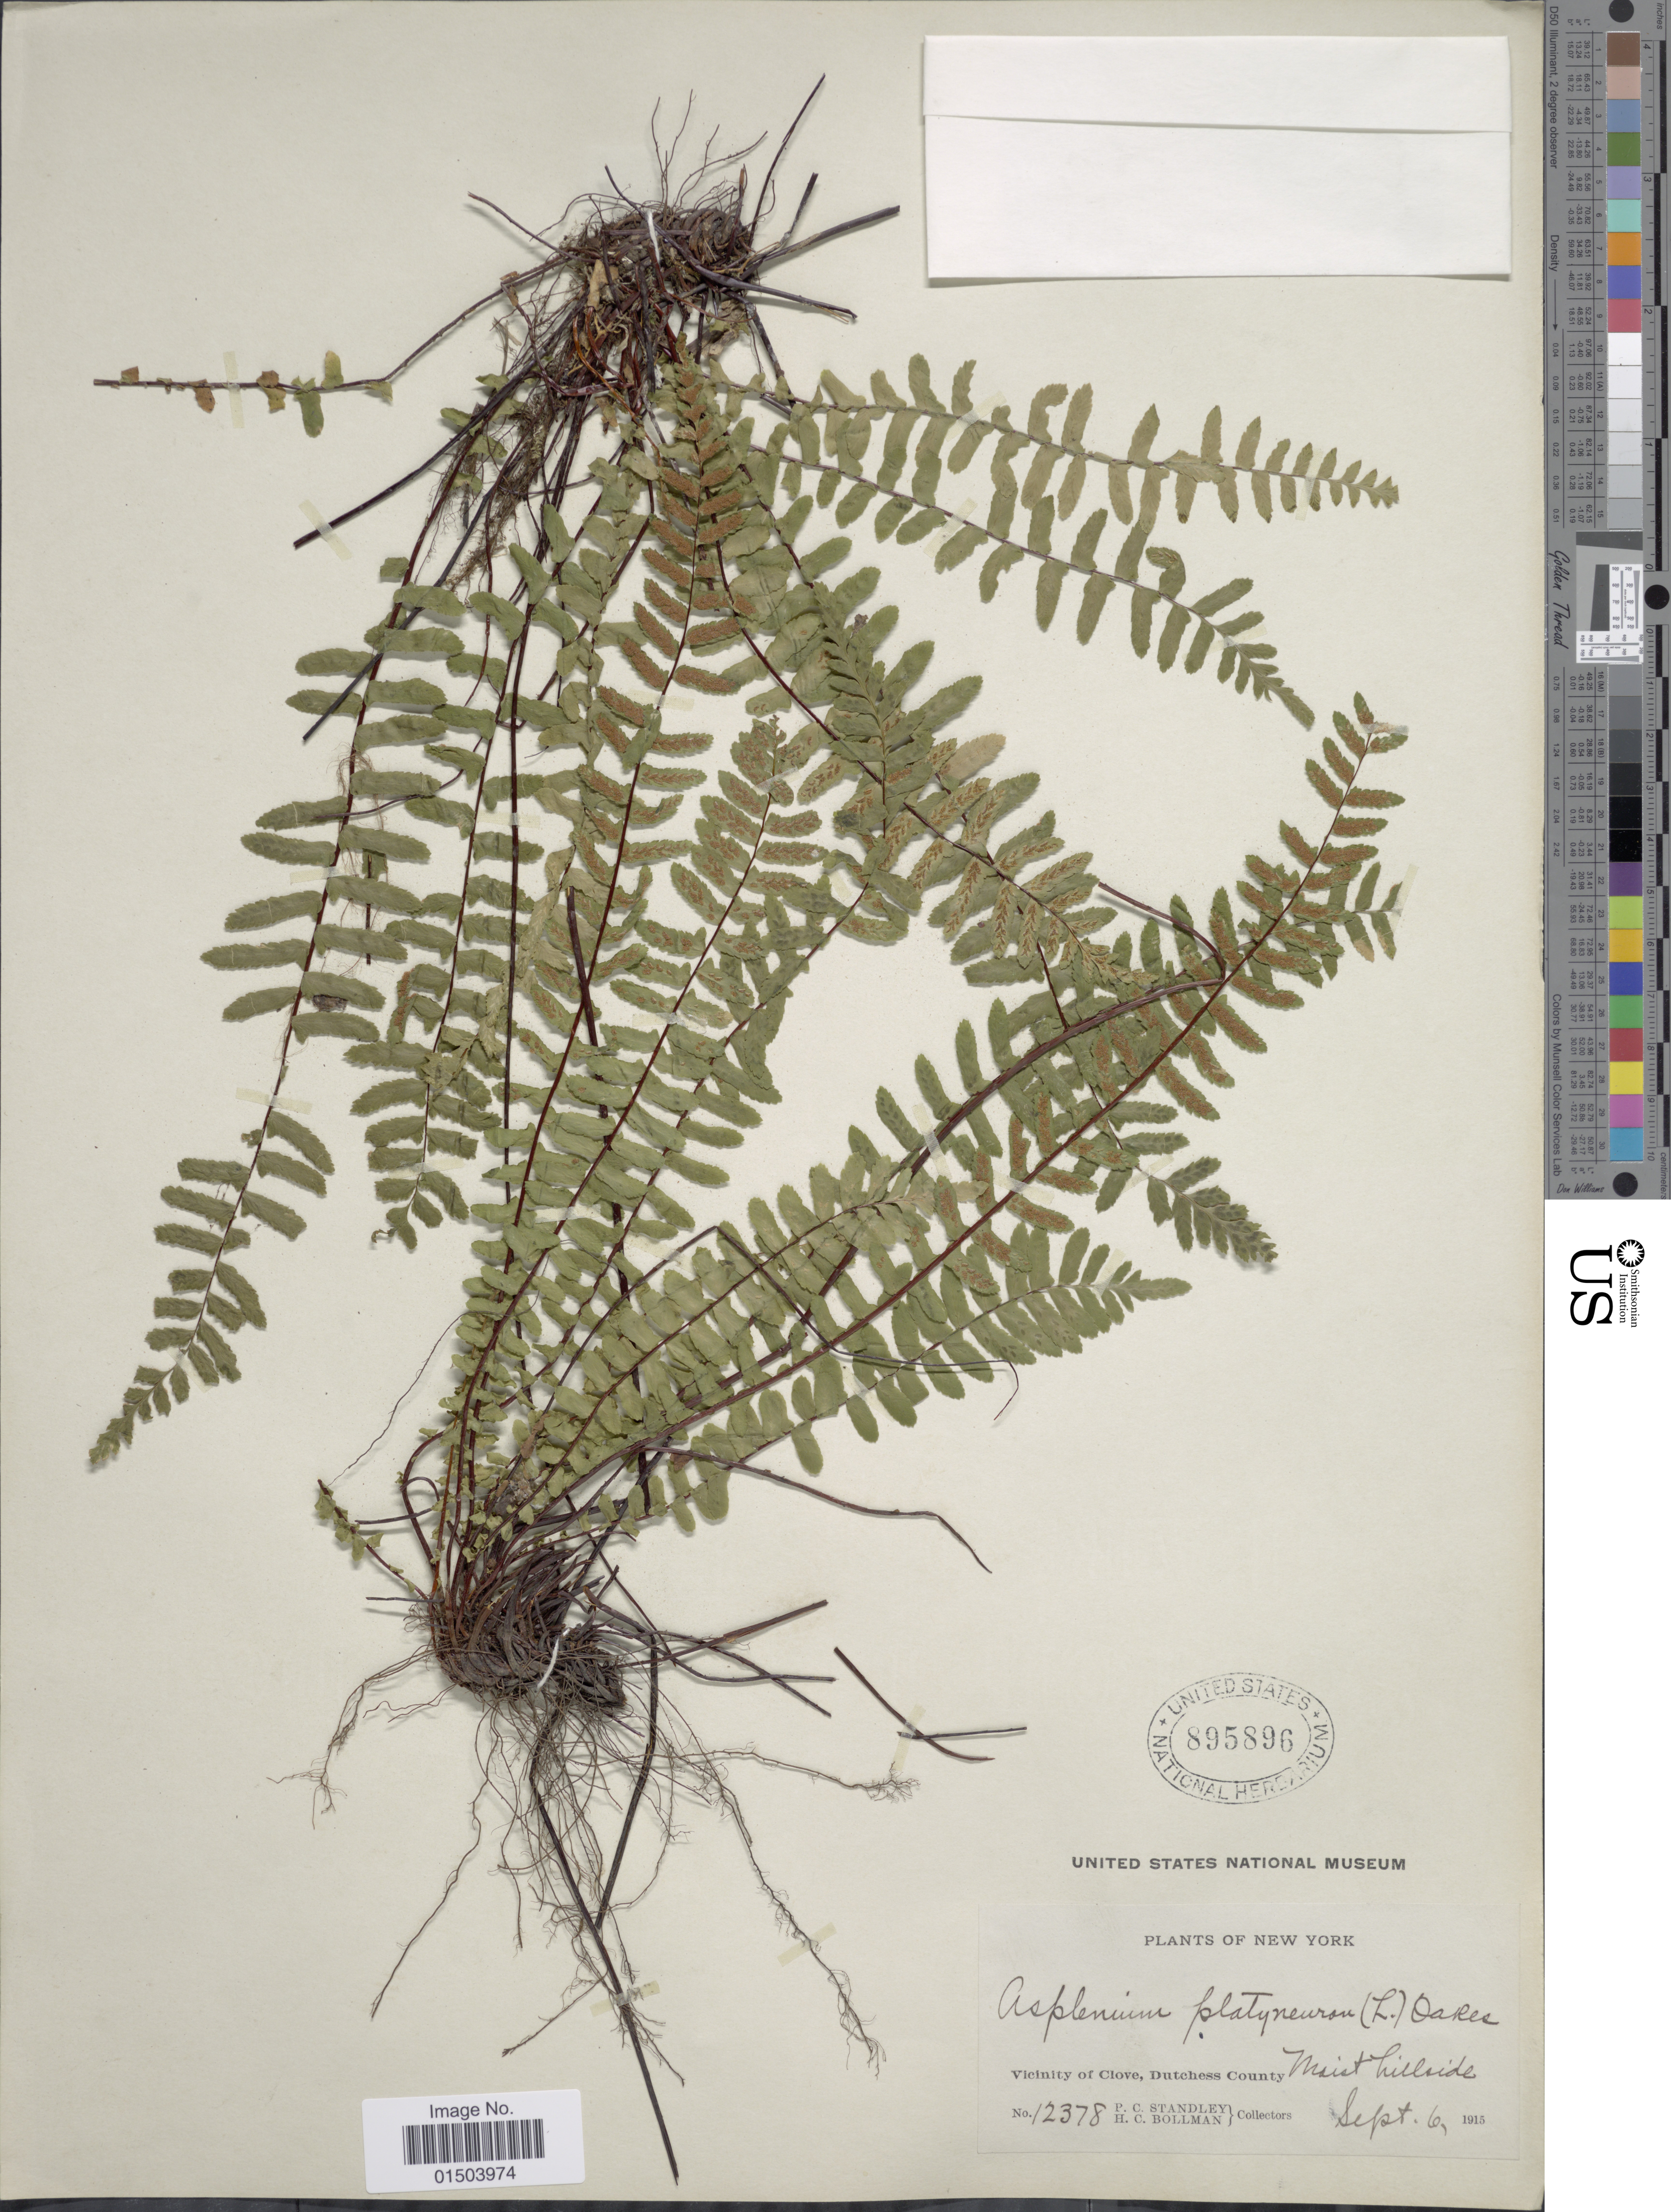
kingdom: Plantae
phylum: Tracheophyta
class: Polypodiopsida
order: Polypodiales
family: Aspleniaceae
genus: Asplenium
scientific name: Asplenium platyneuron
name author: (L.) Britton, Stearns & Poggenb.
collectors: P. C. Standley & H. C. Bollman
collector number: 12378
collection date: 1915-09-06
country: United States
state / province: New York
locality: Vicinity of Clove, Dutchess County, Moist hillside.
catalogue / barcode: US 895896